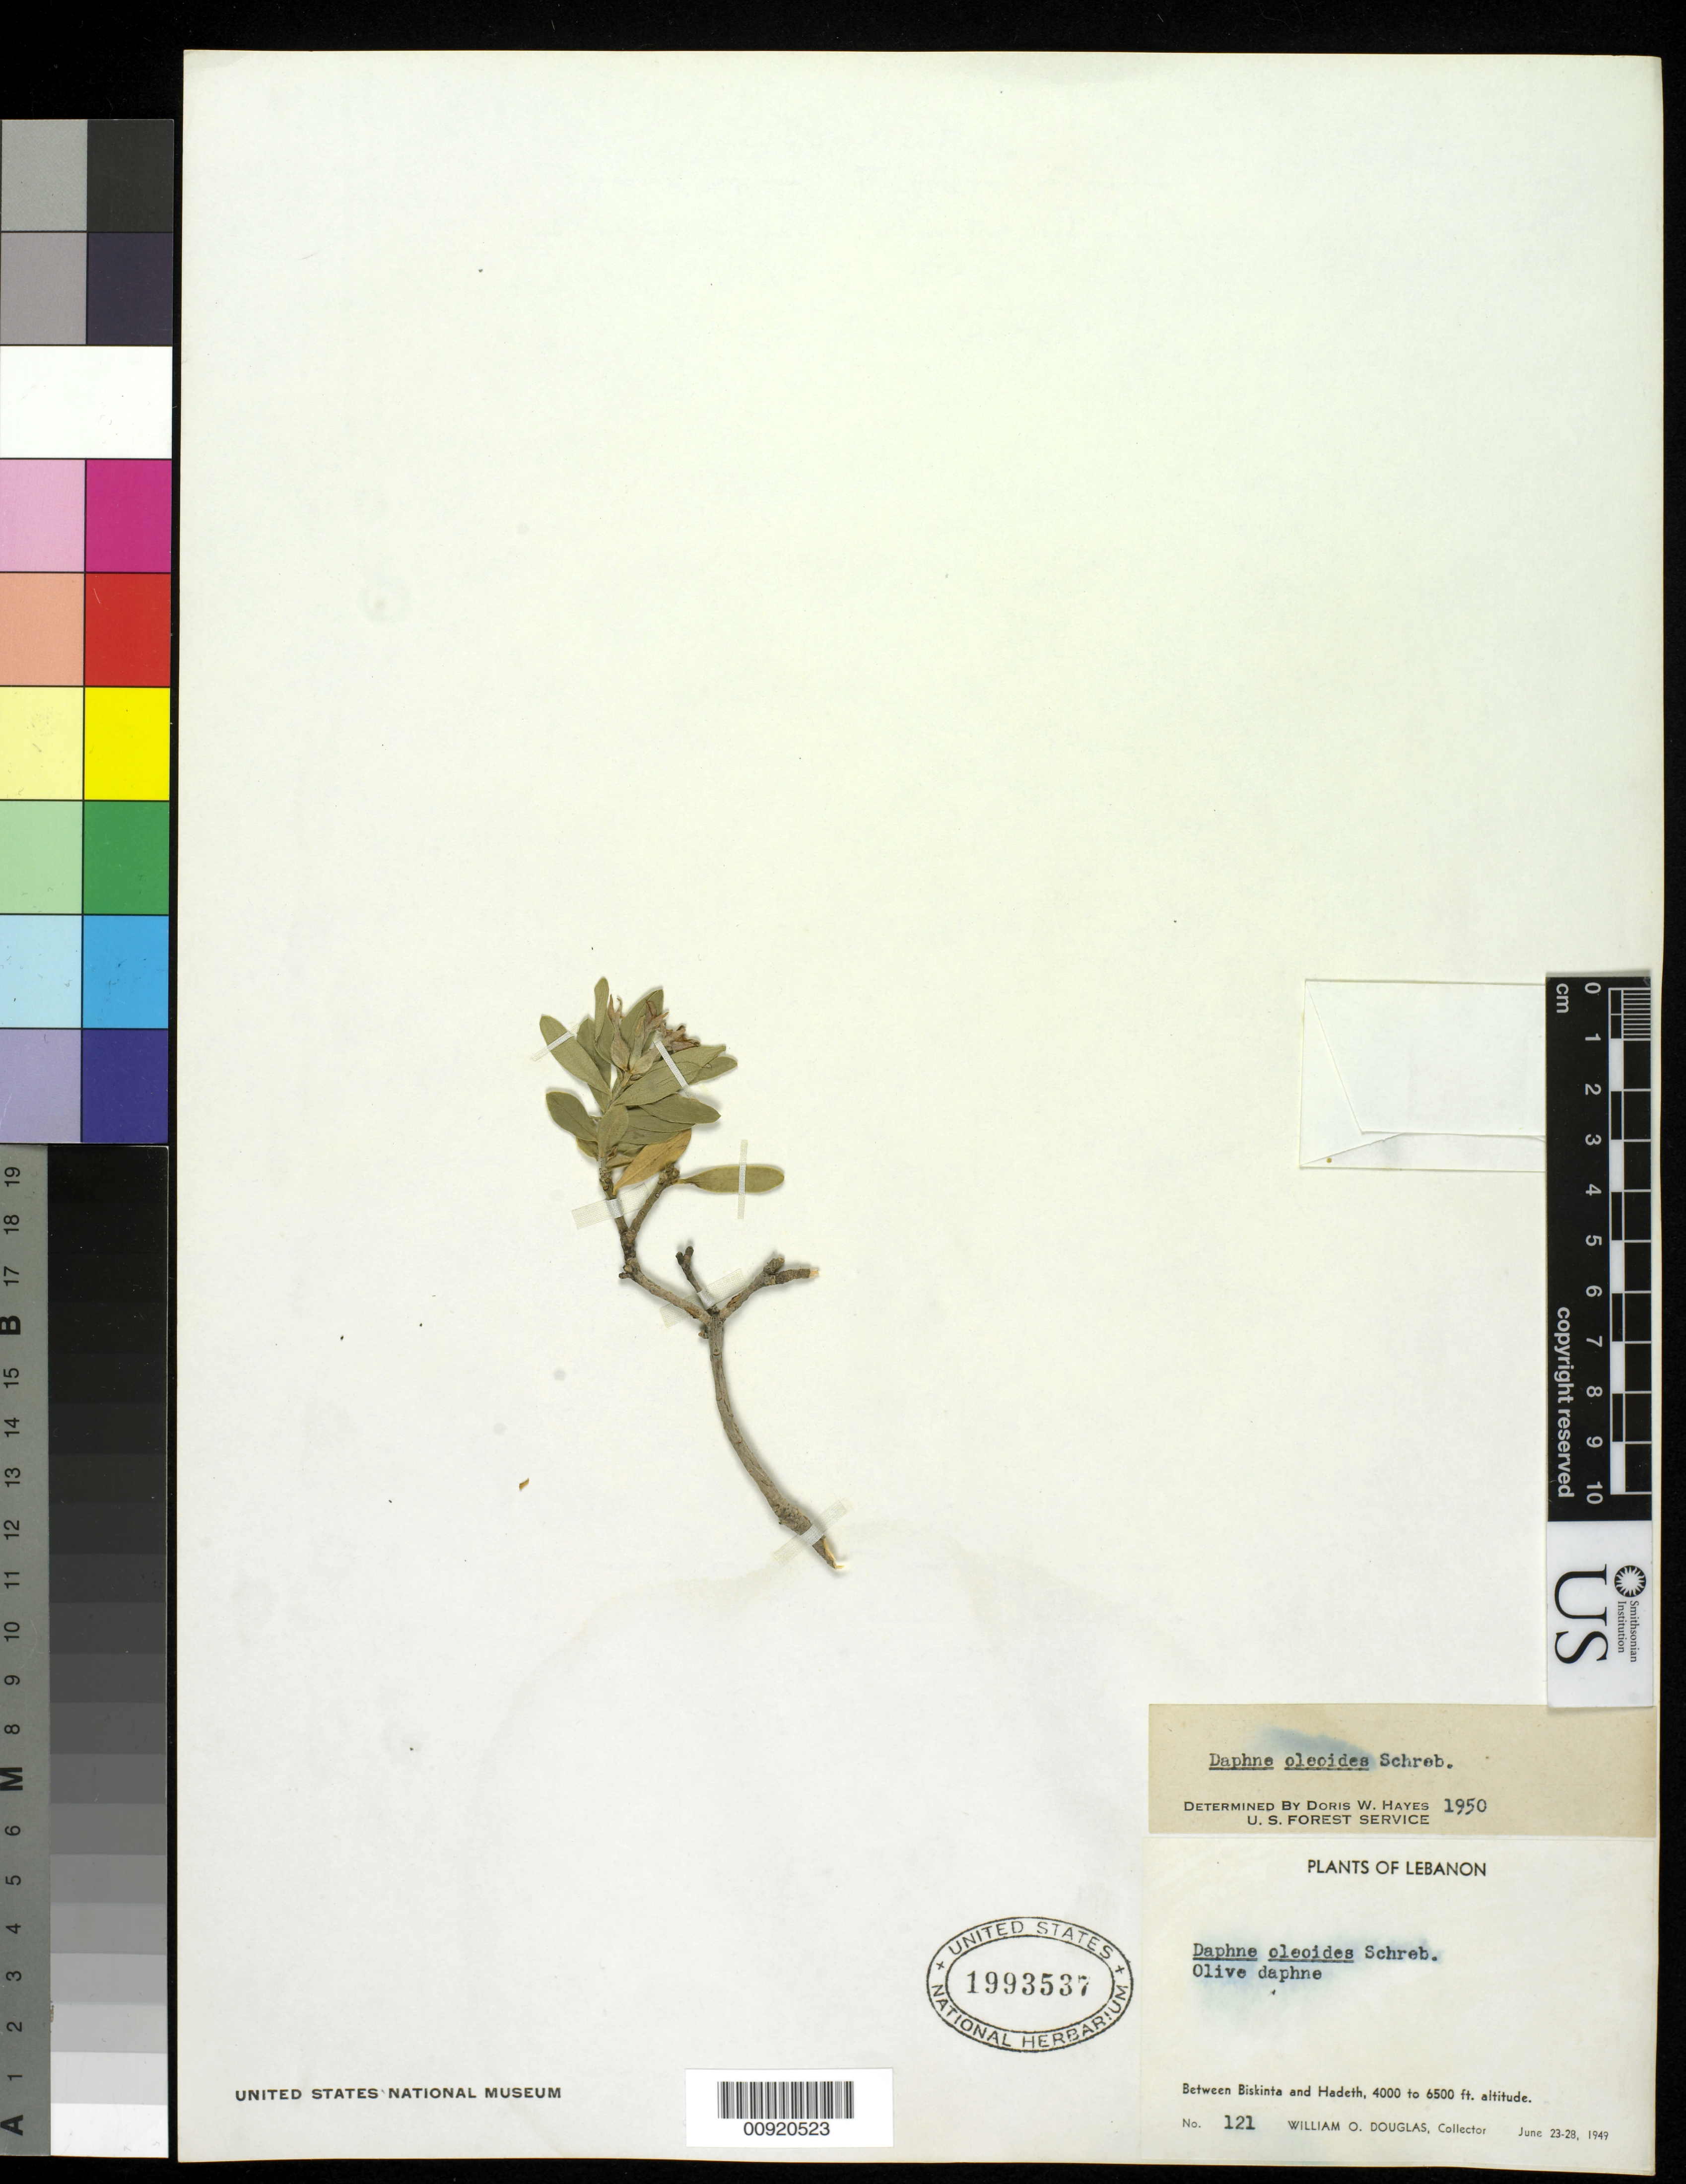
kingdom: Plantae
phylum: Tracheophyta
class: Magnoliopsida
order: Malvales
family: Thymelaeaceae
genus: Daphne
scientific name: Daphne oleoides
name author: L.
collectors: W. Douglas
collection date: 1949-06-23/1949-06-28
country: Lebanon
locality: between Biskinta and Hadeth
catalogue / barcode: US 1993537